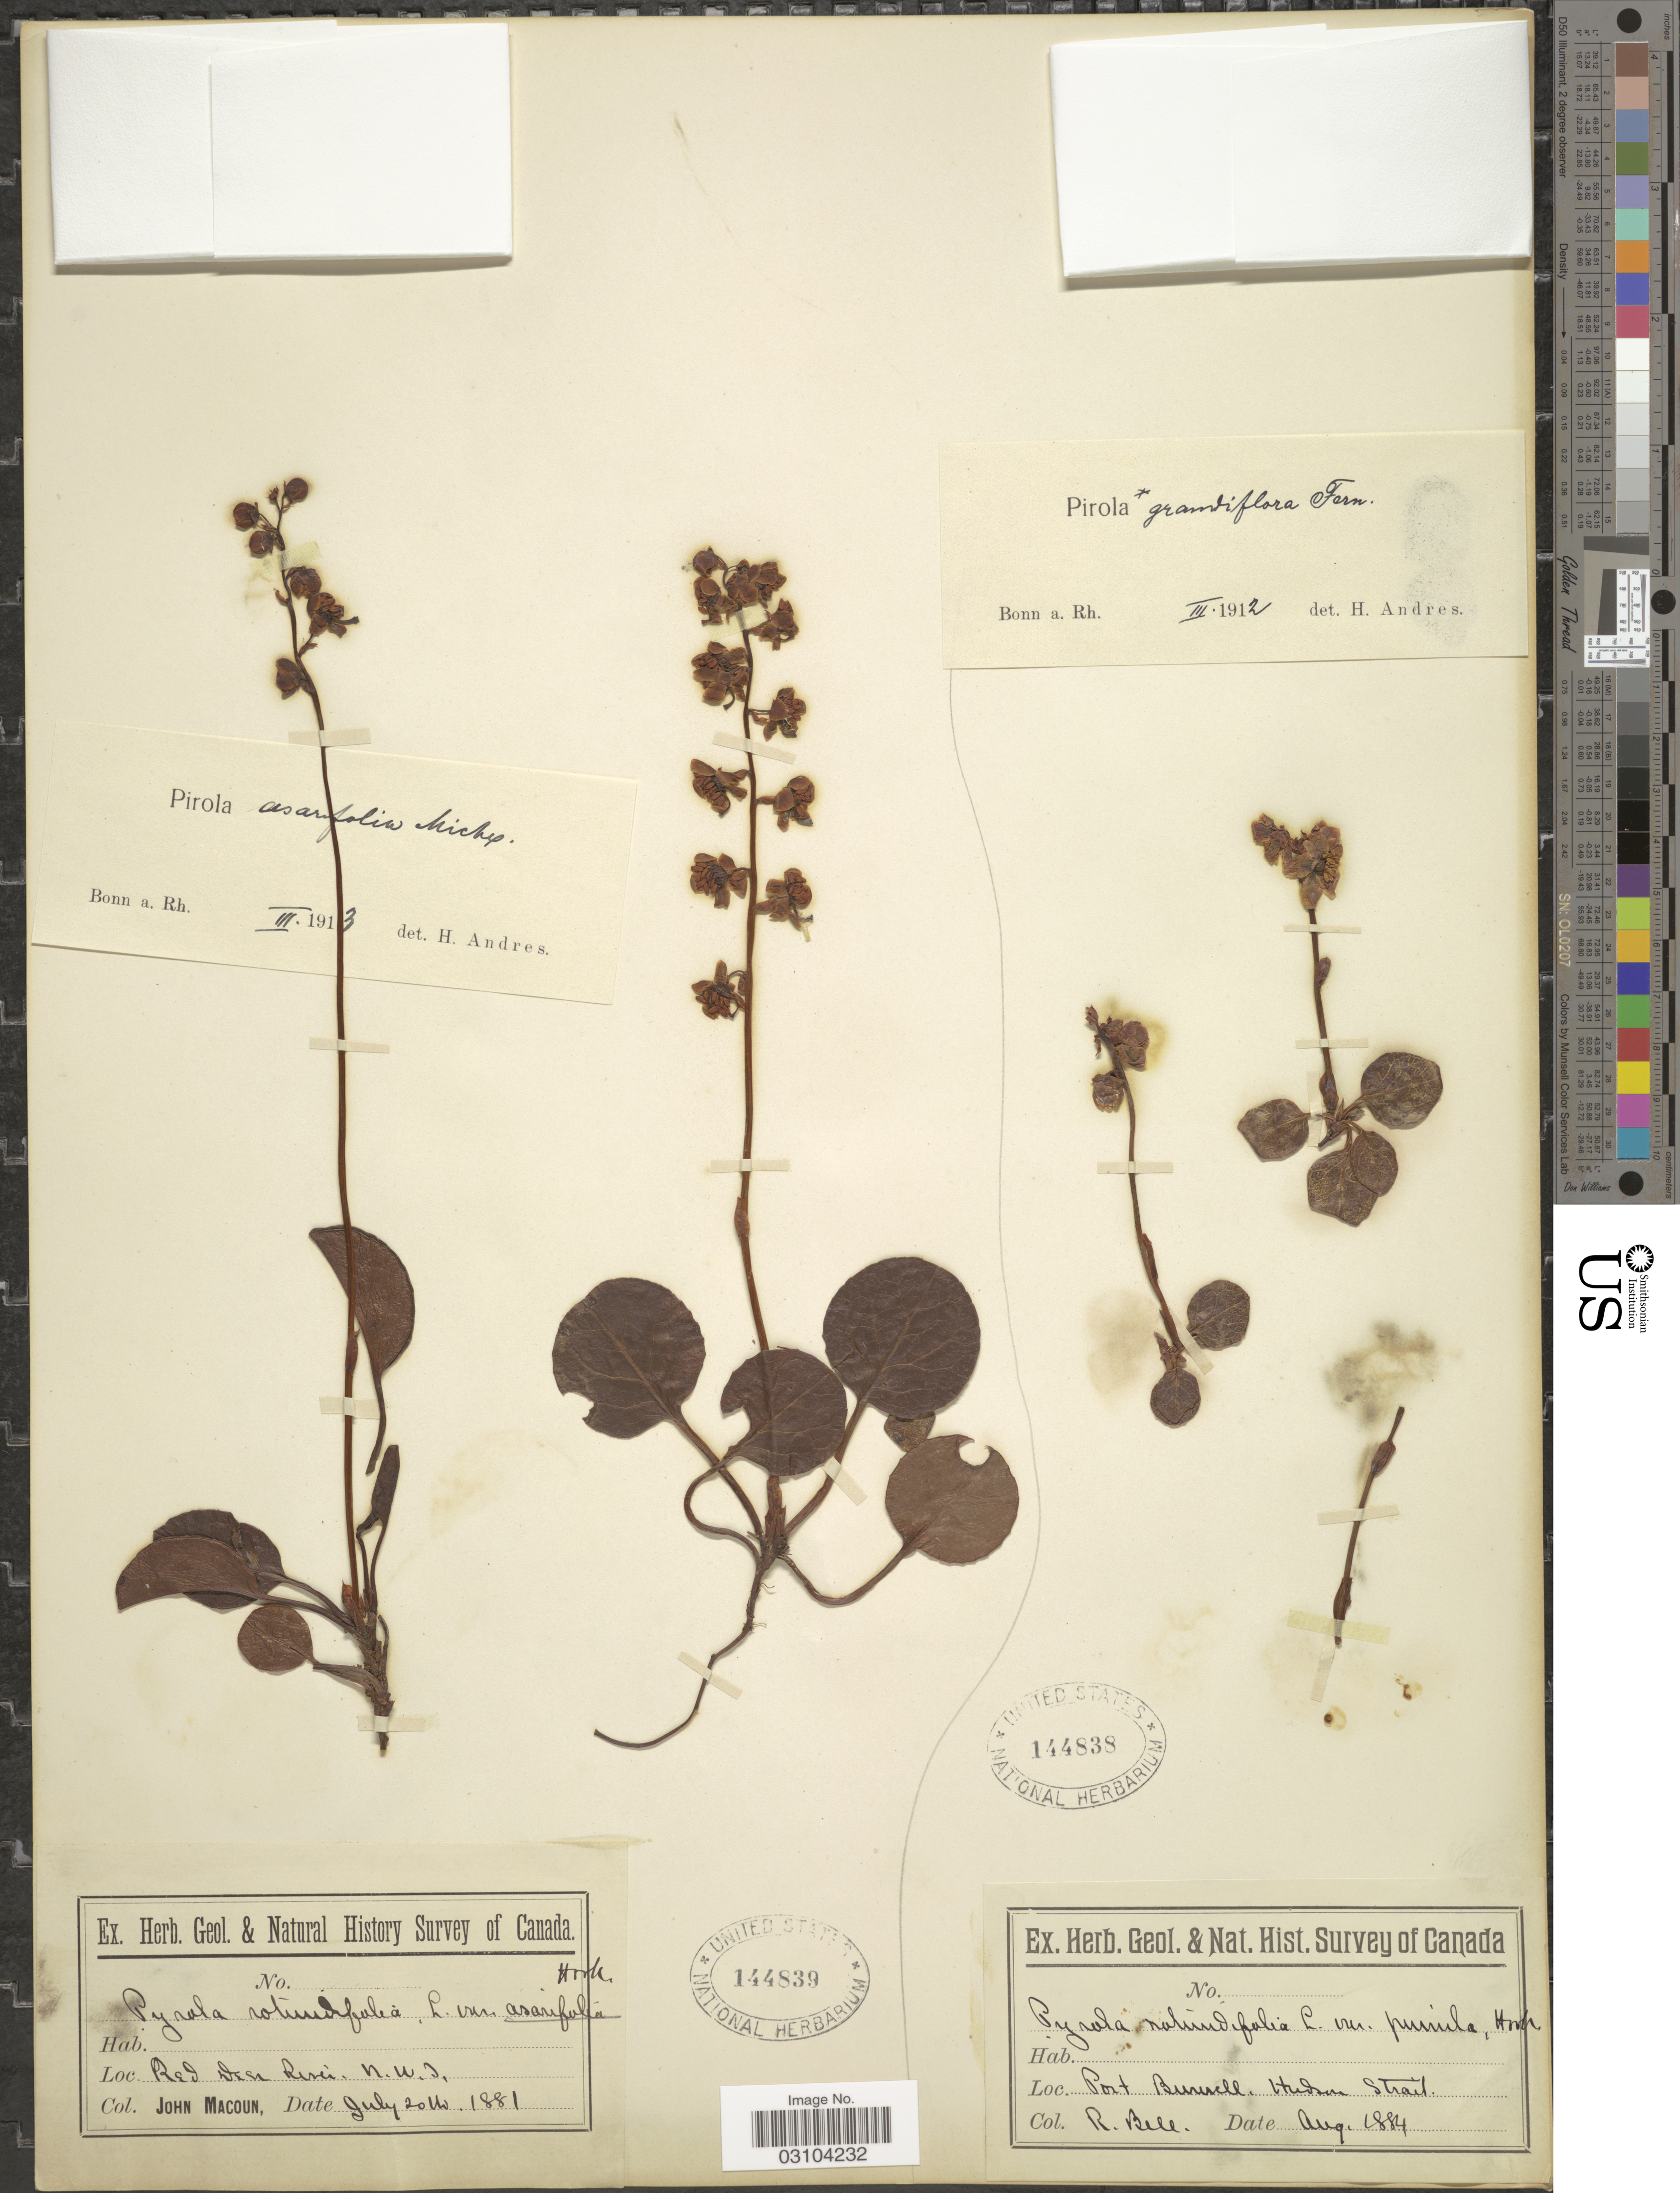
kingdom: Plantae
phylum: Tracheophyta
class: Magnoliopsida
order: Ericales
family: Ericaceae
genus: Pyrola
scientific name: Pyrola grandiflora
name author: Radius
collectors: J. Macoun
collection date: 1881-07-20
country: Canada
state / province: Northwest Territories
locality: Red Deer River.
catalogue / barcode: US 144839